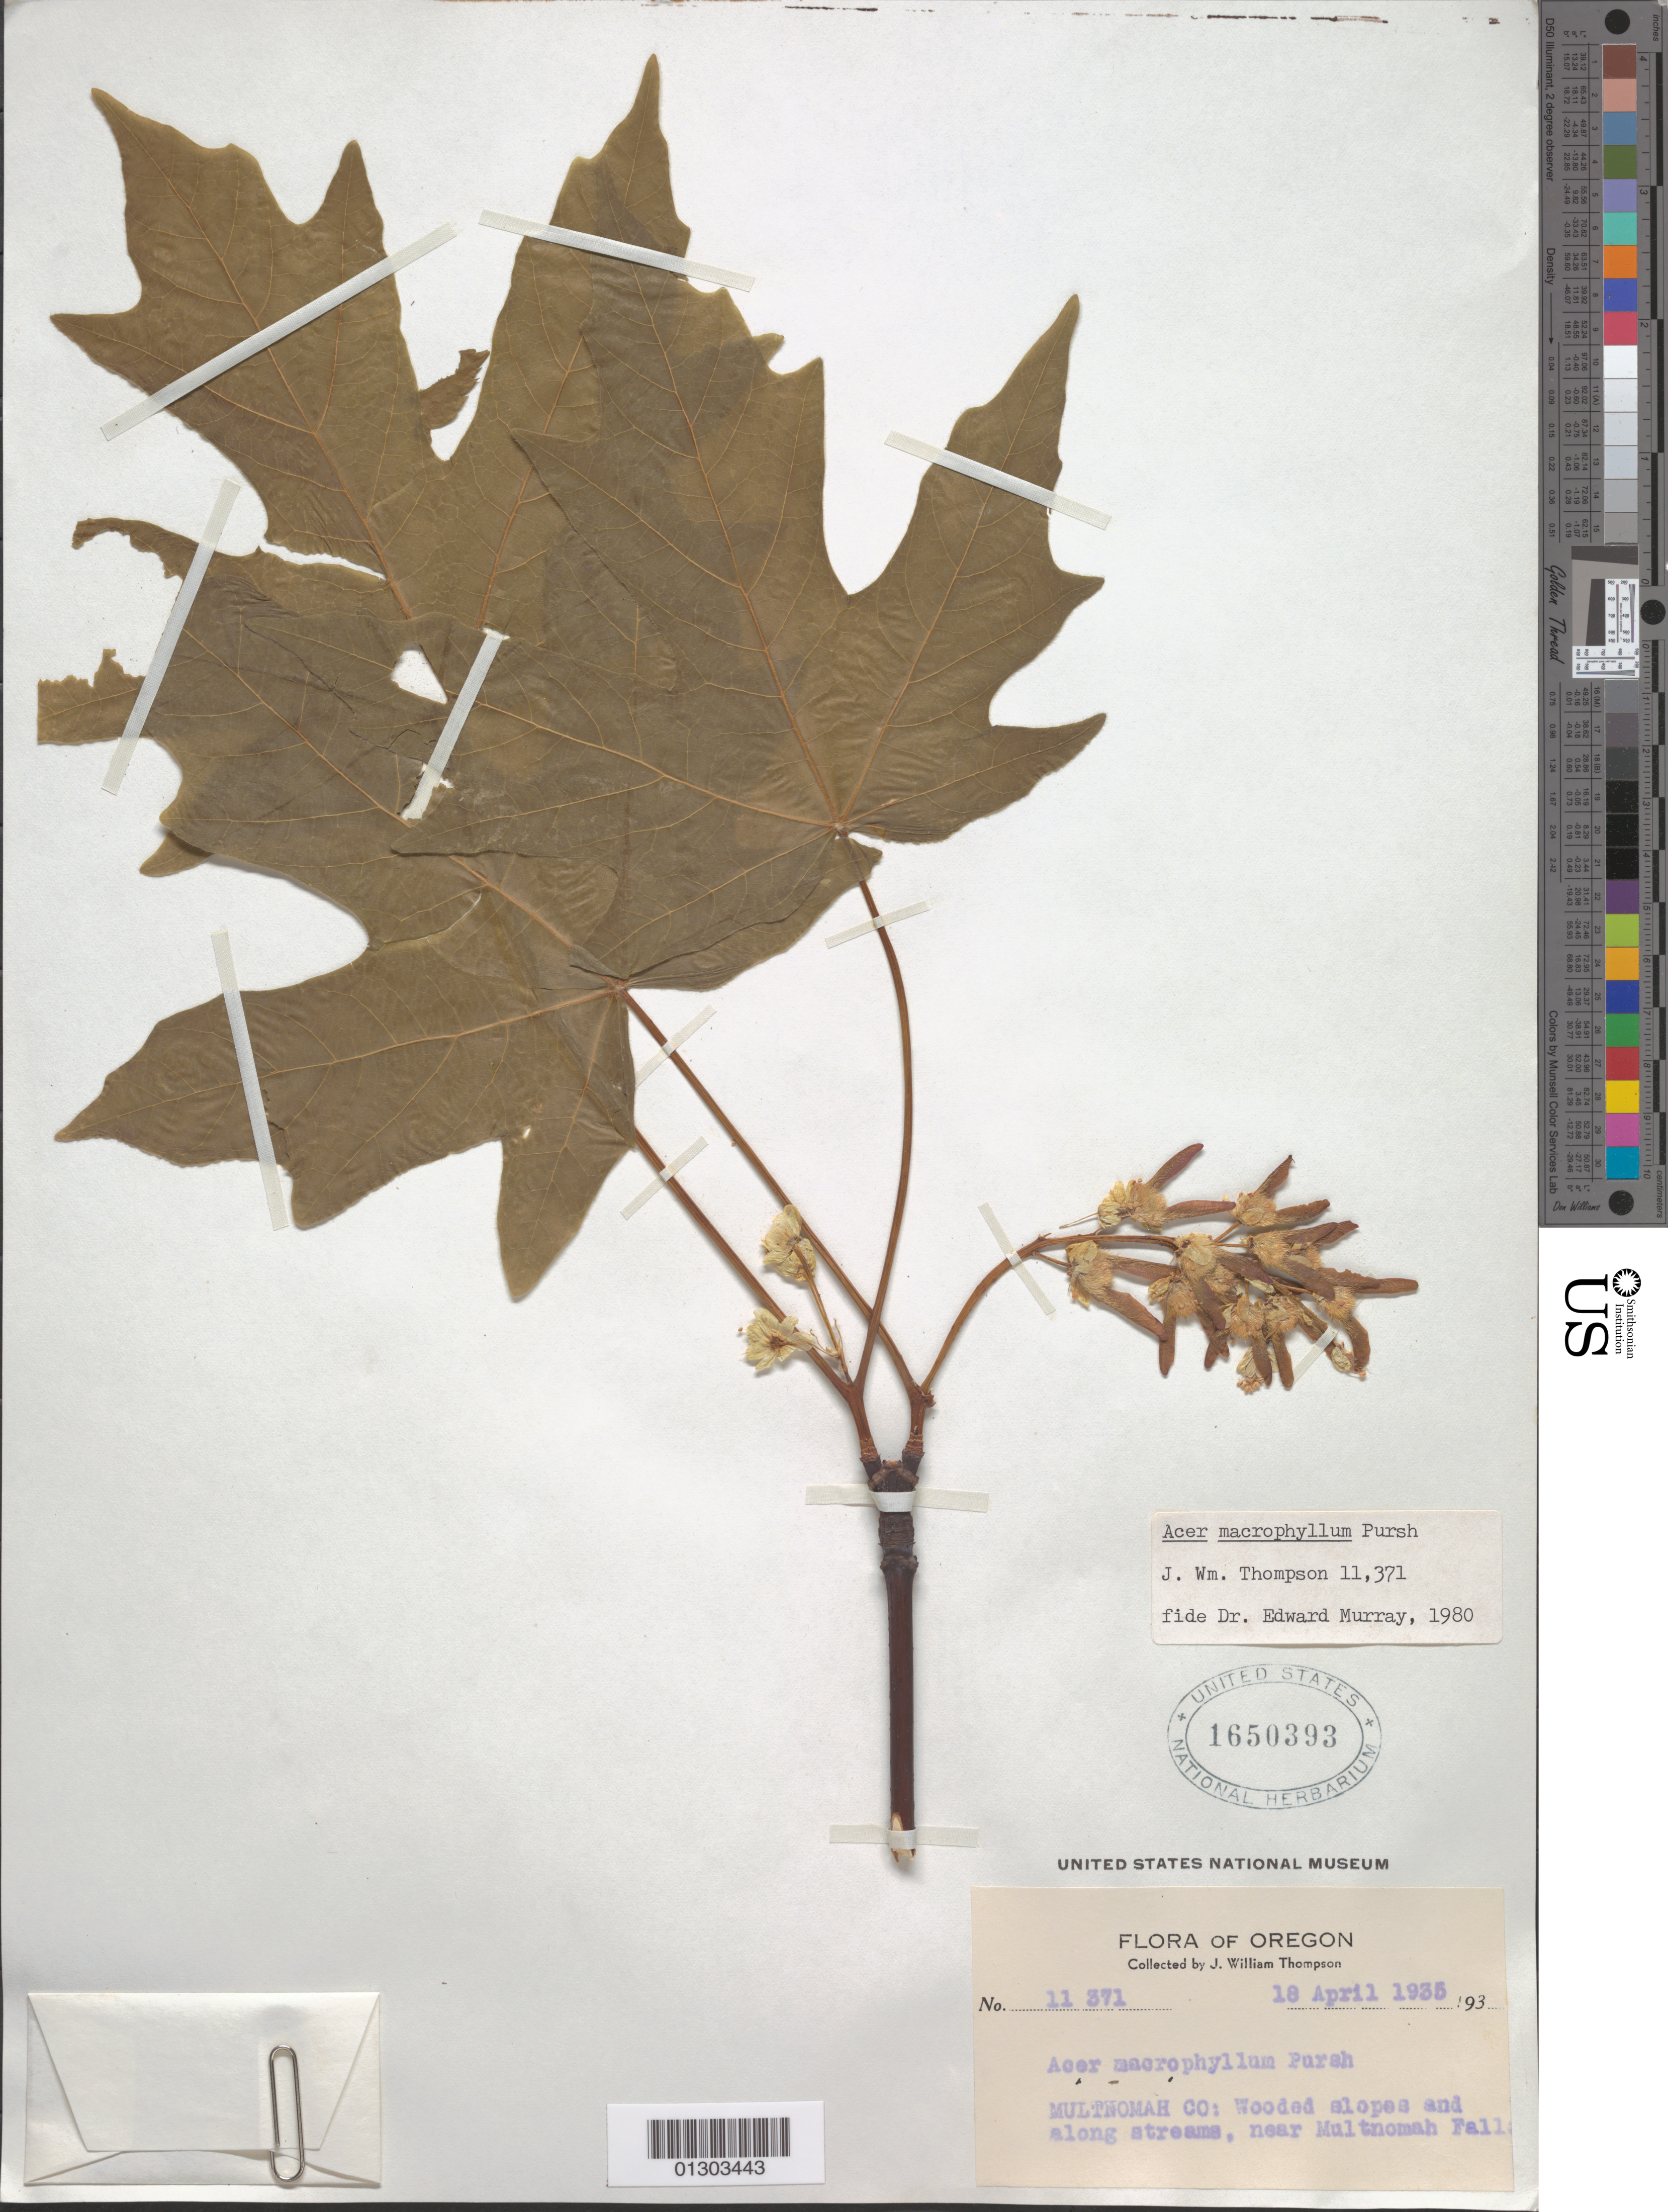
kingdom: Plantae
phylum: Tracheophyta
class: Magnoliopsida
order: Sapindales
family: Sapindaceae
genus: Acer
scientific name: Acer macrophyllum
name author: Pursh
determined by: Murray, Edward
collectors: J. W. Thompson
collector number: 11371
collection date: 1935-04-18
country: United States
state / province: Oregon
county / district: Multnomah County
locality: Multnomah County, near Maltnomah Falls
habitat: Wooded slopes and along streams.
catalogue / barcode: US 1650393